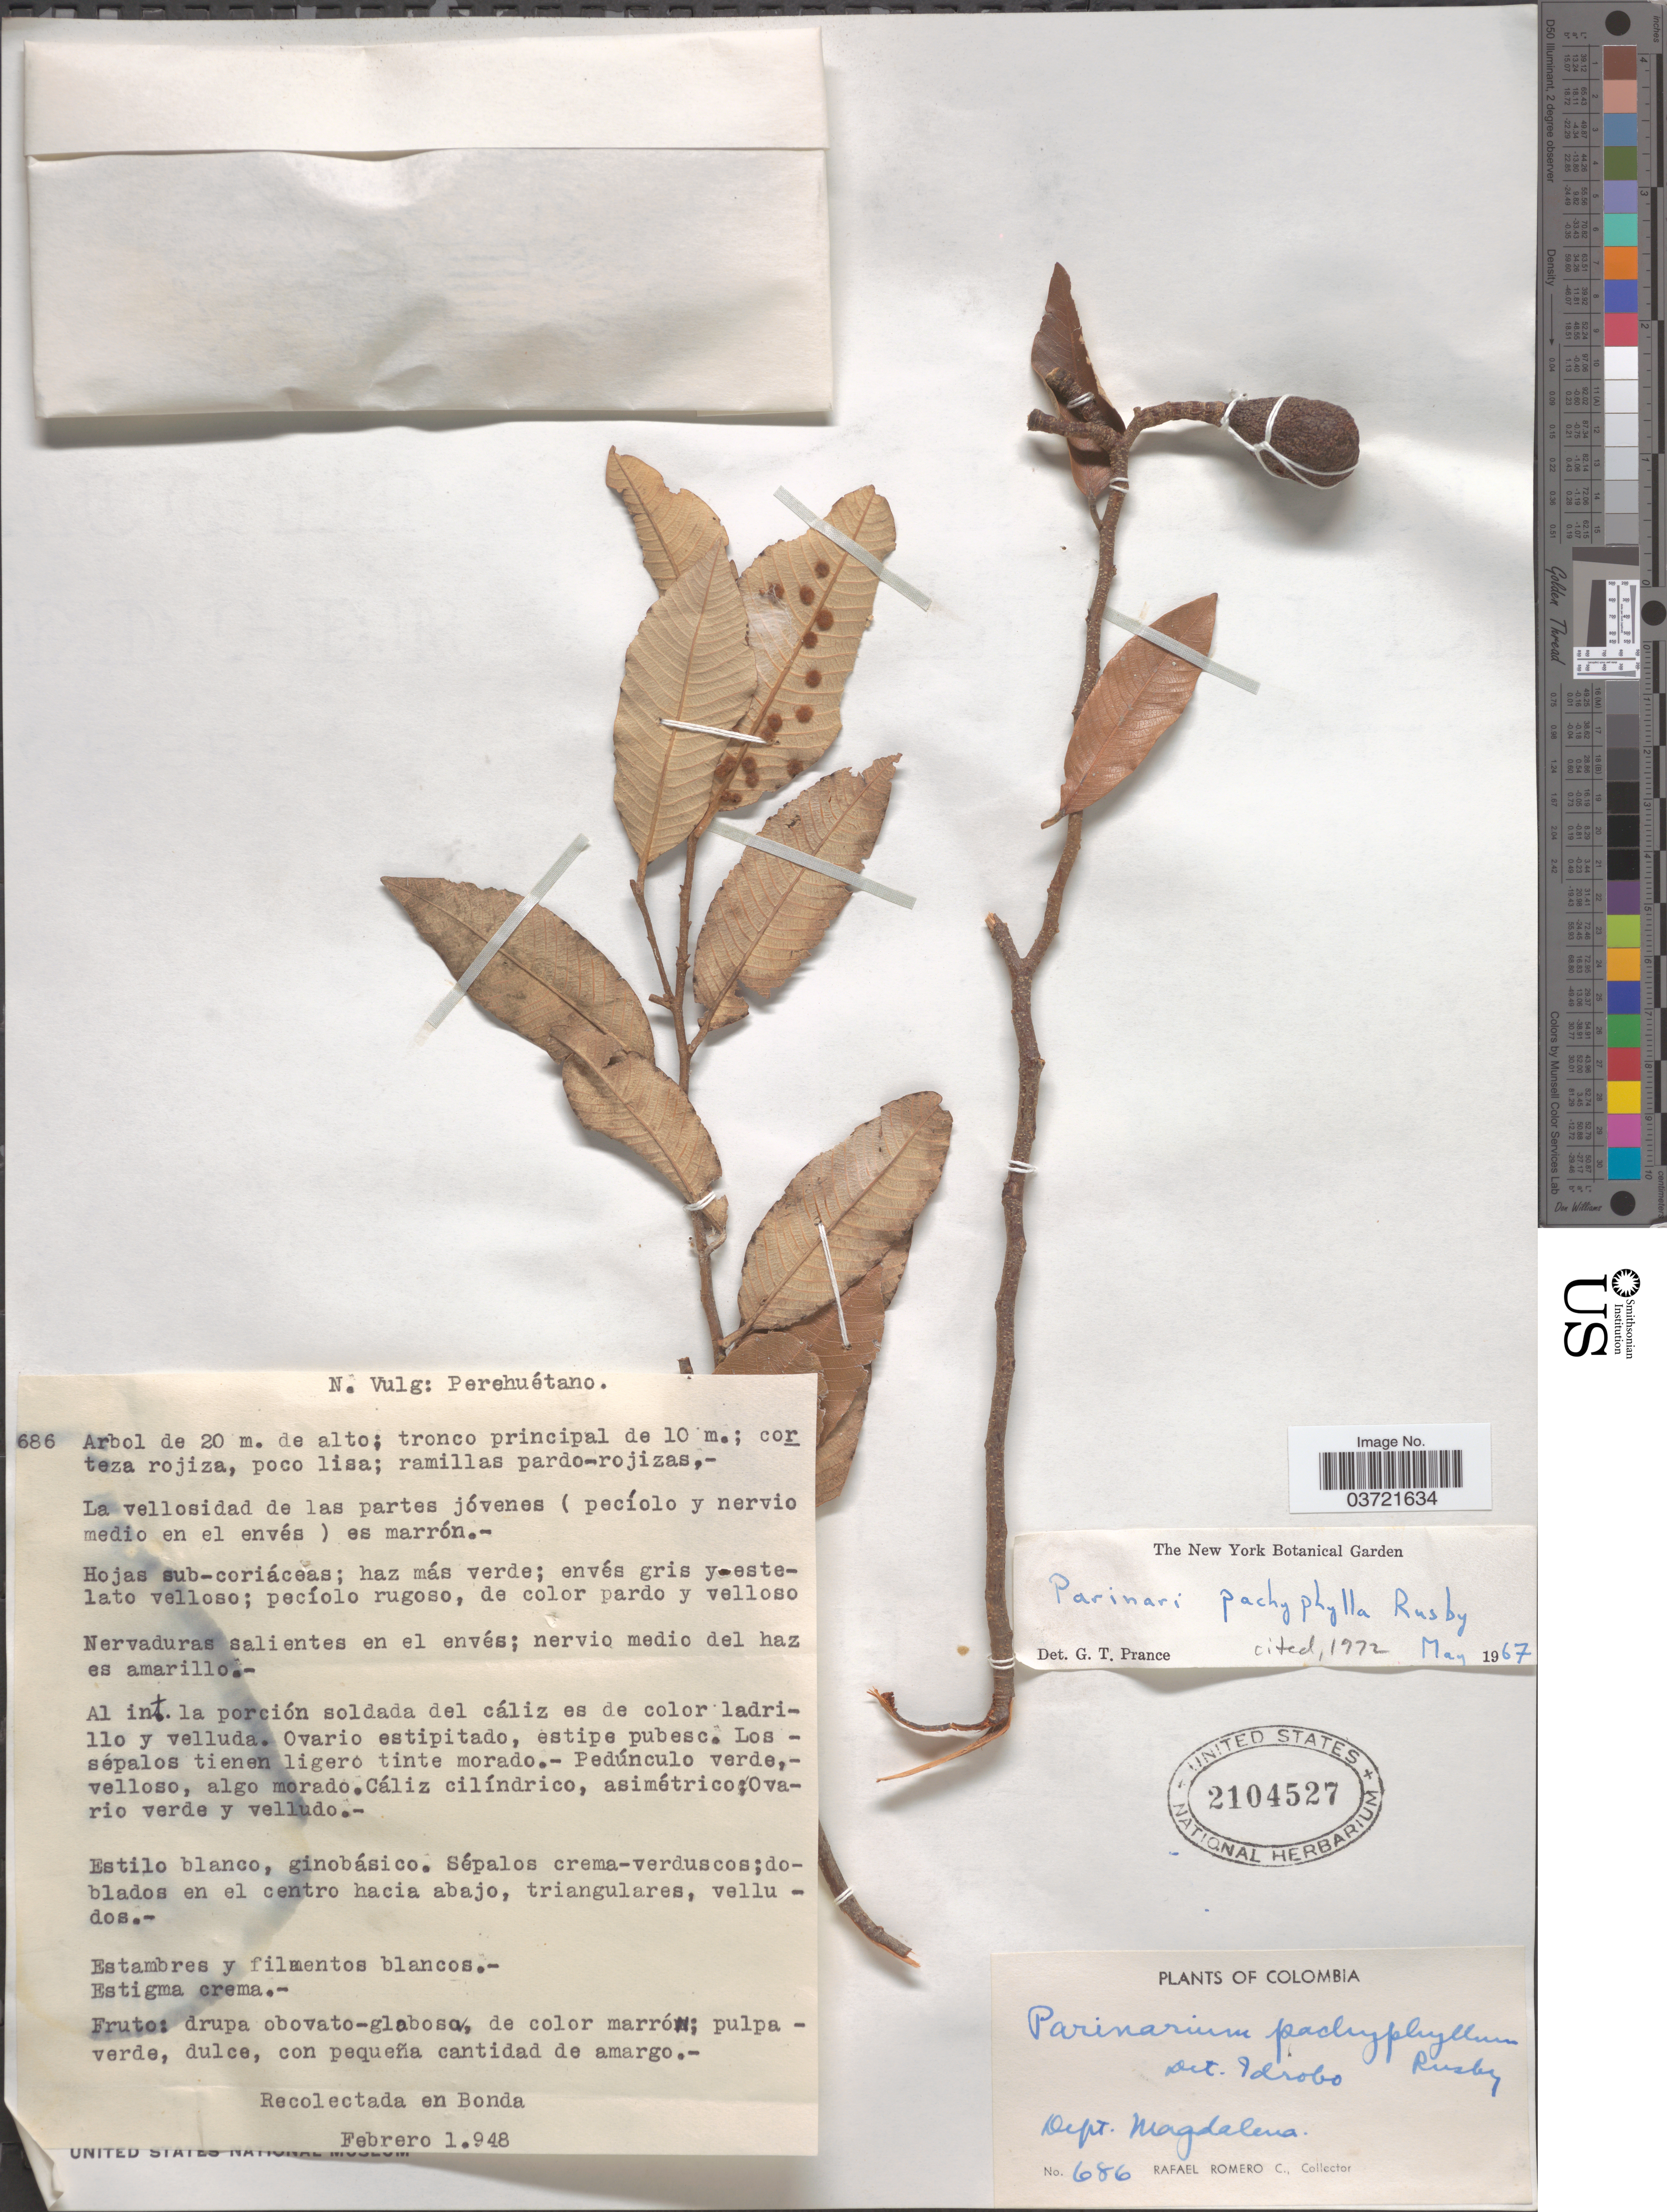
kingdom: Plantae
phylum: Tracheophyta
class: Magnoliopsida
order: Malpighiales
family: Chrysobalanaceae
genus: Parinari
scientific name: Parinari pachyphylla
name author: Rusby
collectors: R. Romero Castañeda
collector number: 686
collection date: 1948-02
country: Colombia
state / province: Magdalena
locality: Dept. Magdalena.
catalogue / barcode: US 2104527